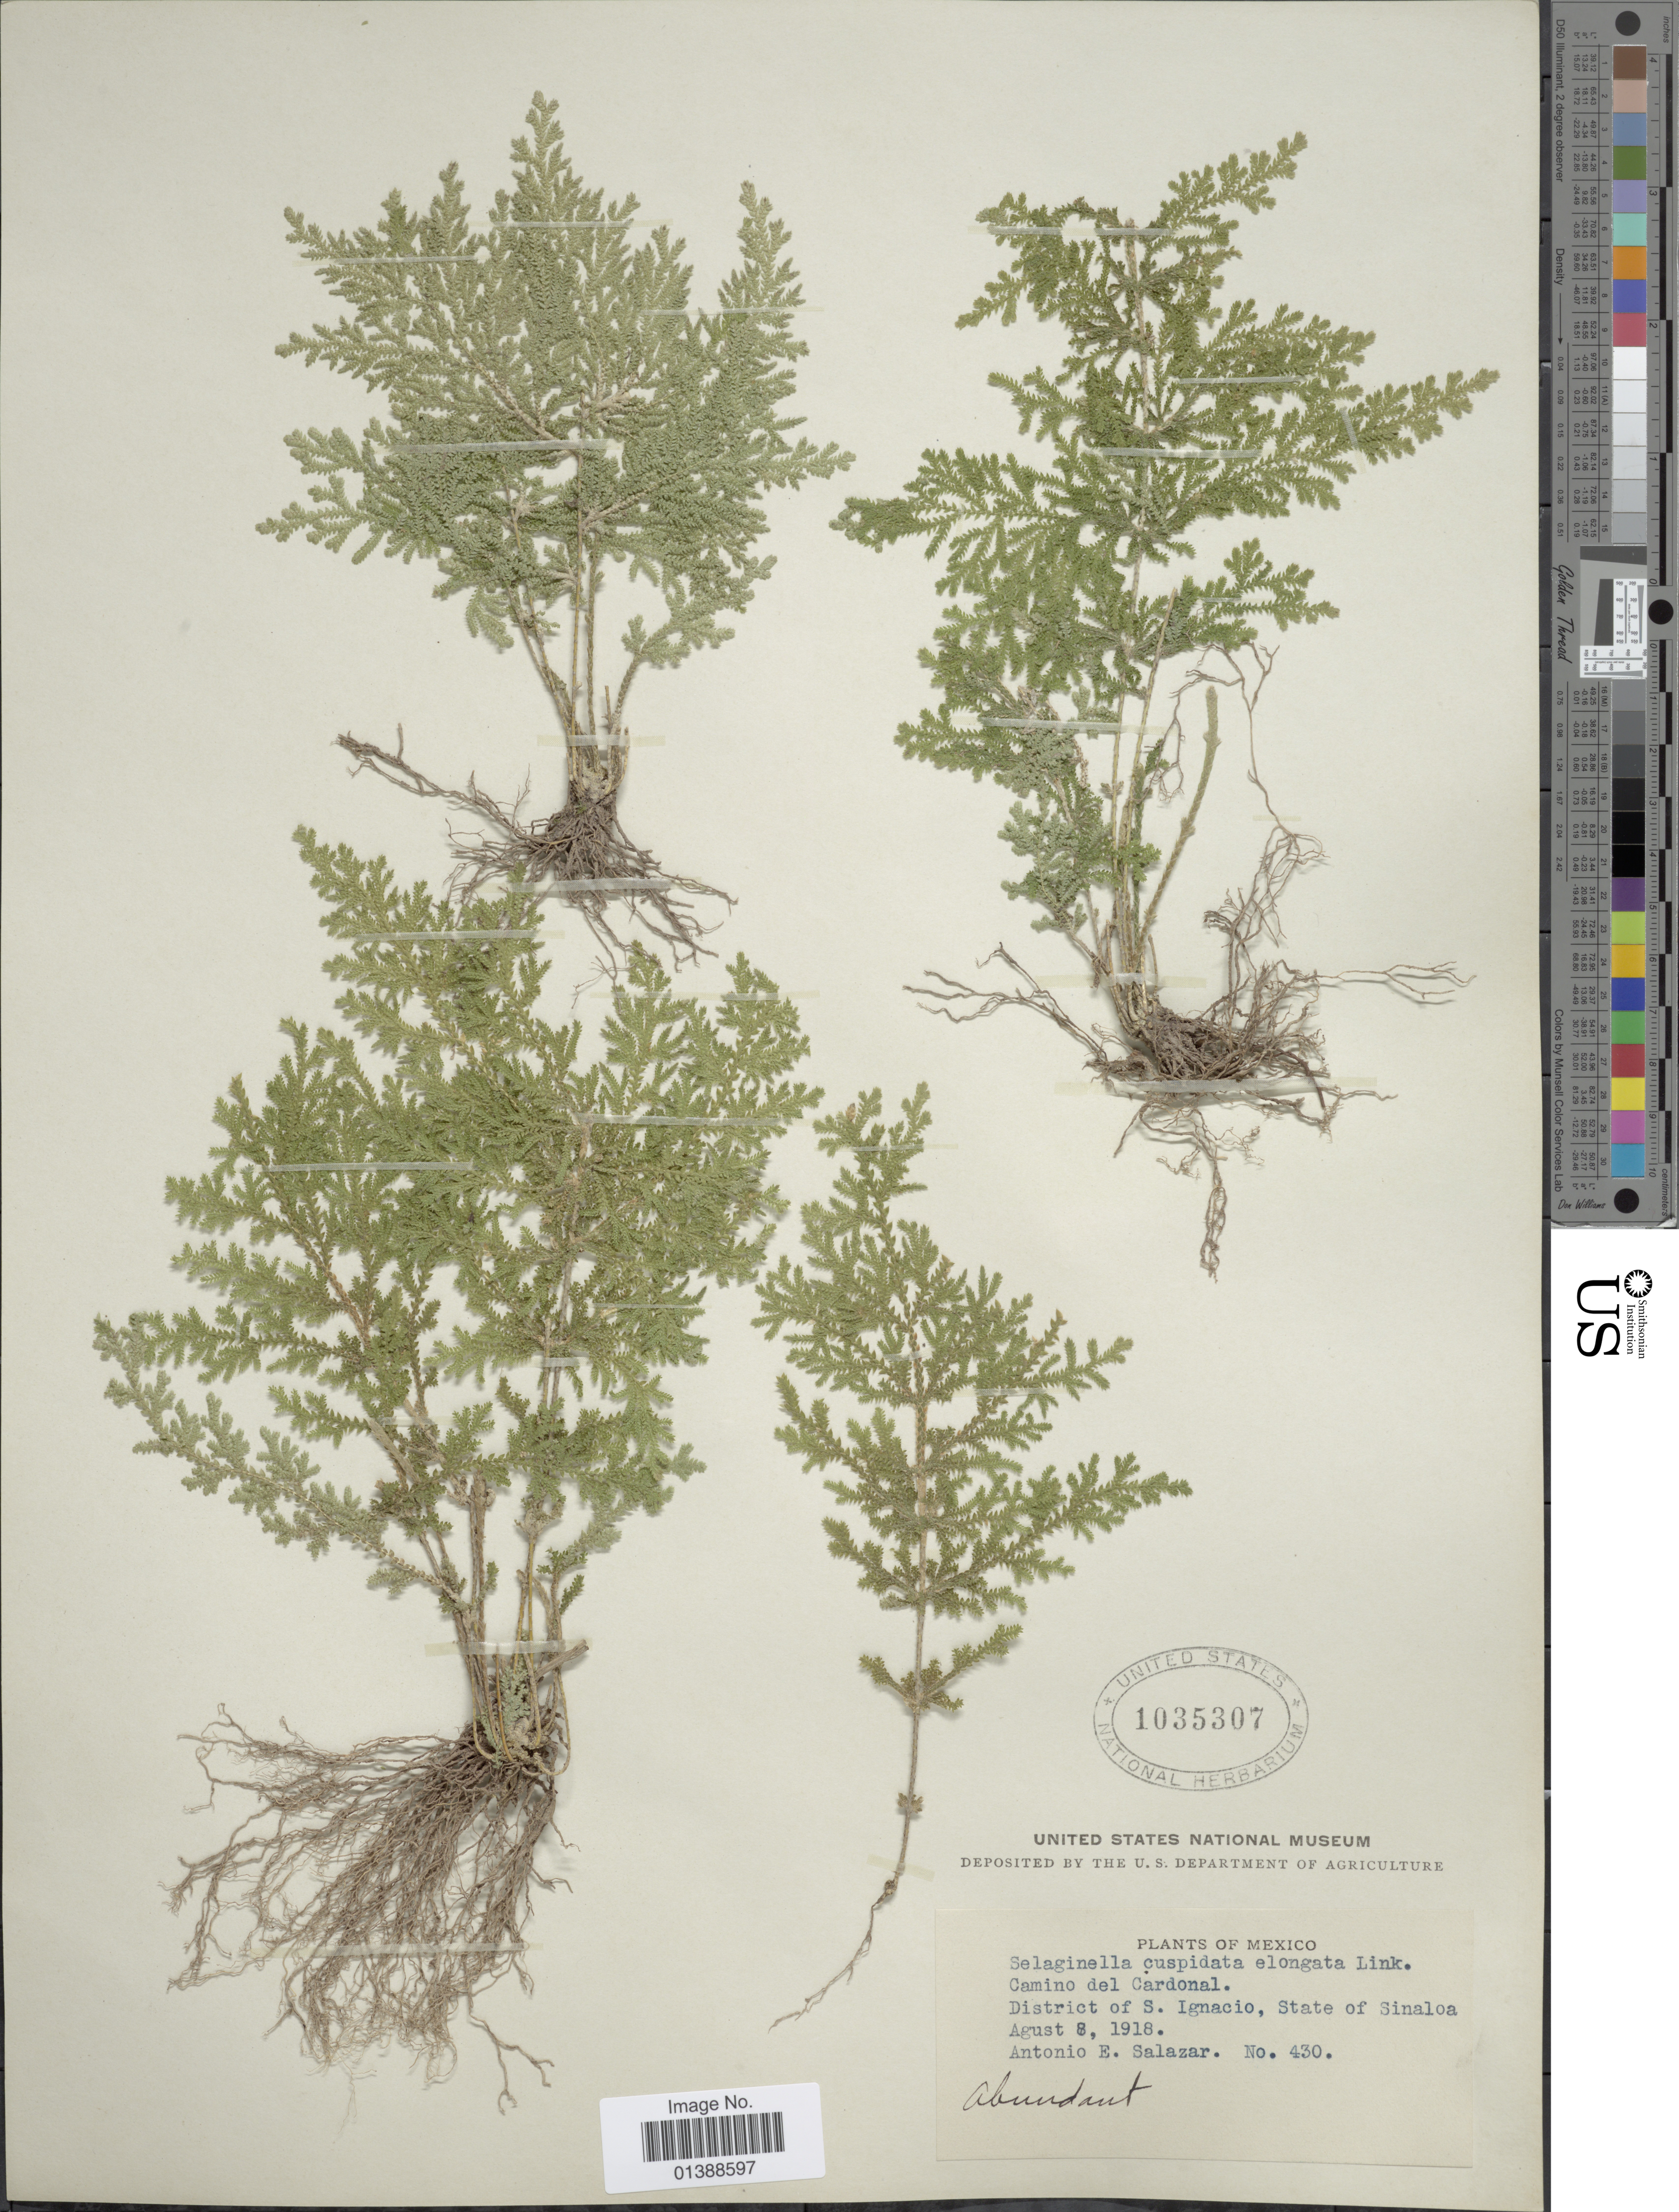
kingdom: Plantae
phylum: Tracheophyta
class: Lycopodiopsida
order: Selaginellales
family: Selaginellaceae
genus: Selaginella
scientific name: Selaginella pallescens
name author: (C. Presl) Spring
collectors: A. E. Salazar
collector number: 430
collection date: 1917-08-08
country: Mexico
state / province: Sinaloa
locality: Camino del Cardonal, District of S. Ignacio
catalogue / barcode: US 1035307